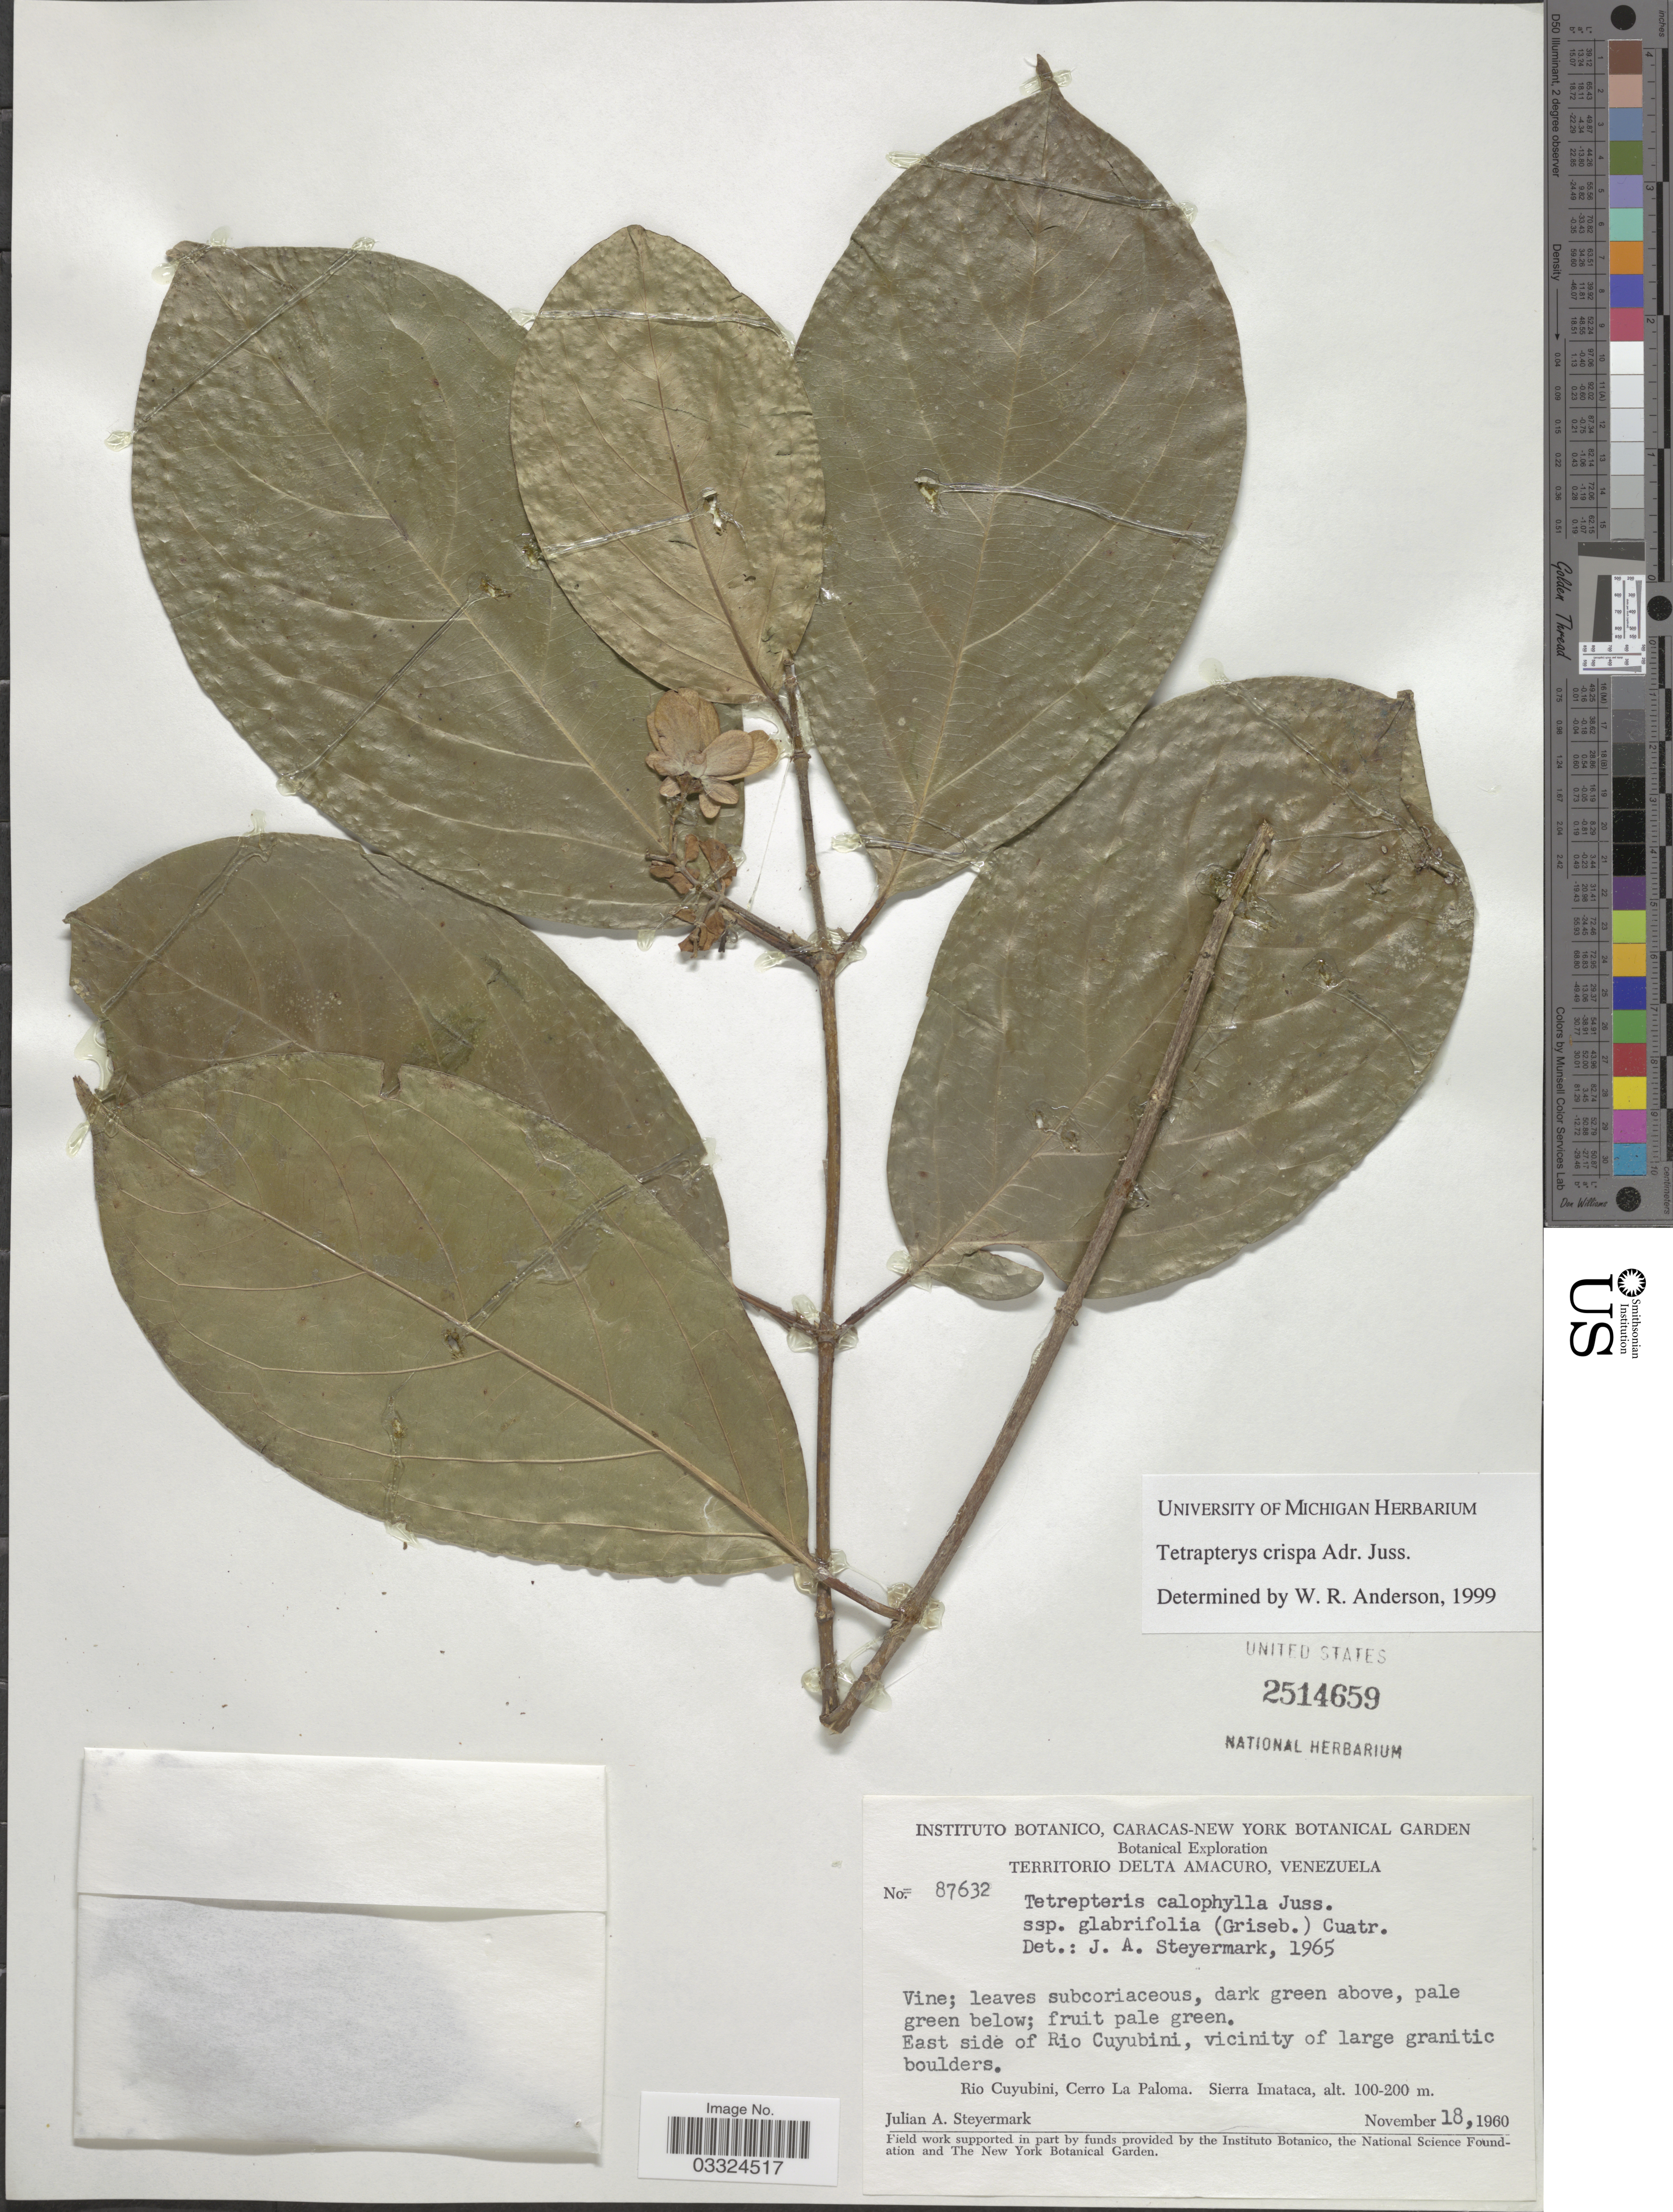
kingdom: Plantae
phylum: Tracheophyta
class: Magnoliopsida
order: Malpighiales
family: Malpighiaceae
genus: Tetrapterys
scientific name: Tetrapterys crispa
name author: A. Juss.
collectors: J. Steyermark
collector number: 87632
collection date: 1960-11-18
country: Venezuela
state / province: Delta Amacuro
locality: East side of Rio Cuyubini, vicinity of large granitic boulders. Rio Cuyubini, Cerro La Paloma. Sierra Imataca.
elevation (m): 100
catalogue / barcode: US 2514659